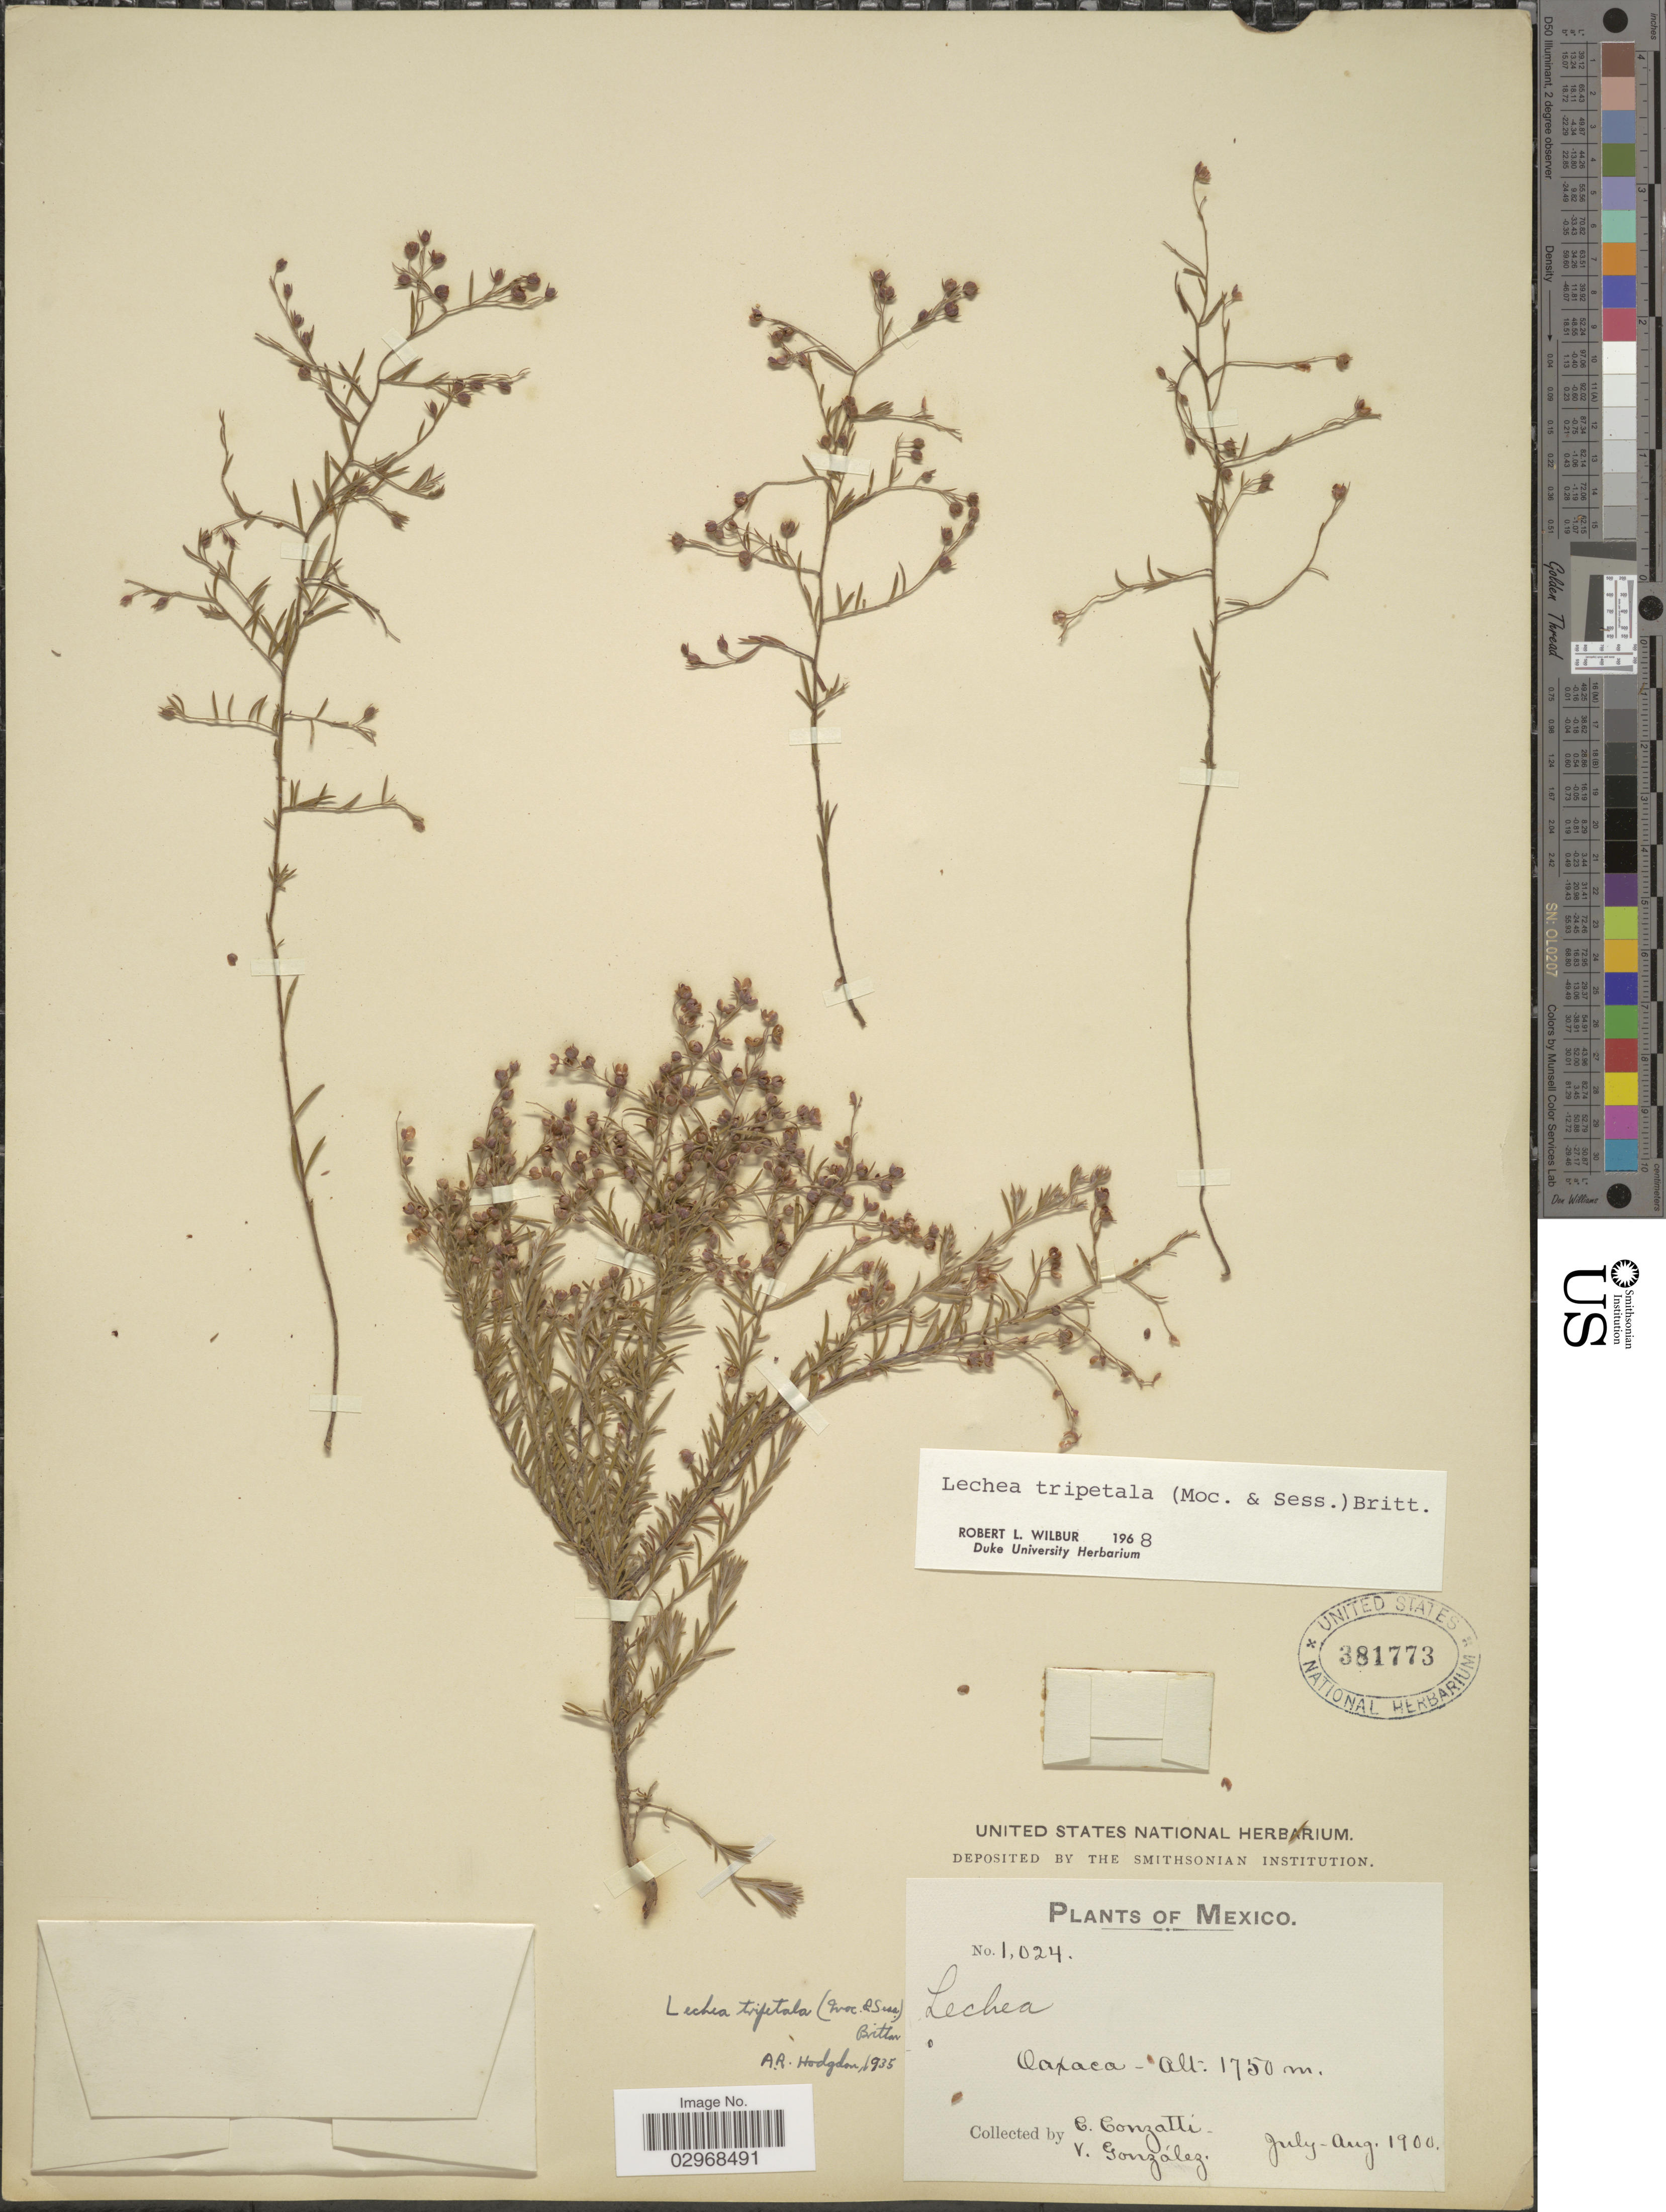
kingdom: Plantae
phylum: Tracheophyta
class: Magnoliopsida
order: Malvales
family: Cistaceae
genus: Lechea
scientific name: Lechea tripetala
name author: (Moc. & Sessé ex Dunal) Britton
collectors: C. Conzatti & V. González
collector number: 1024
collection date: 1900-07/1900-08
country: Mexico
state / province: Oaxaca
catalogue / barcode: US 381773